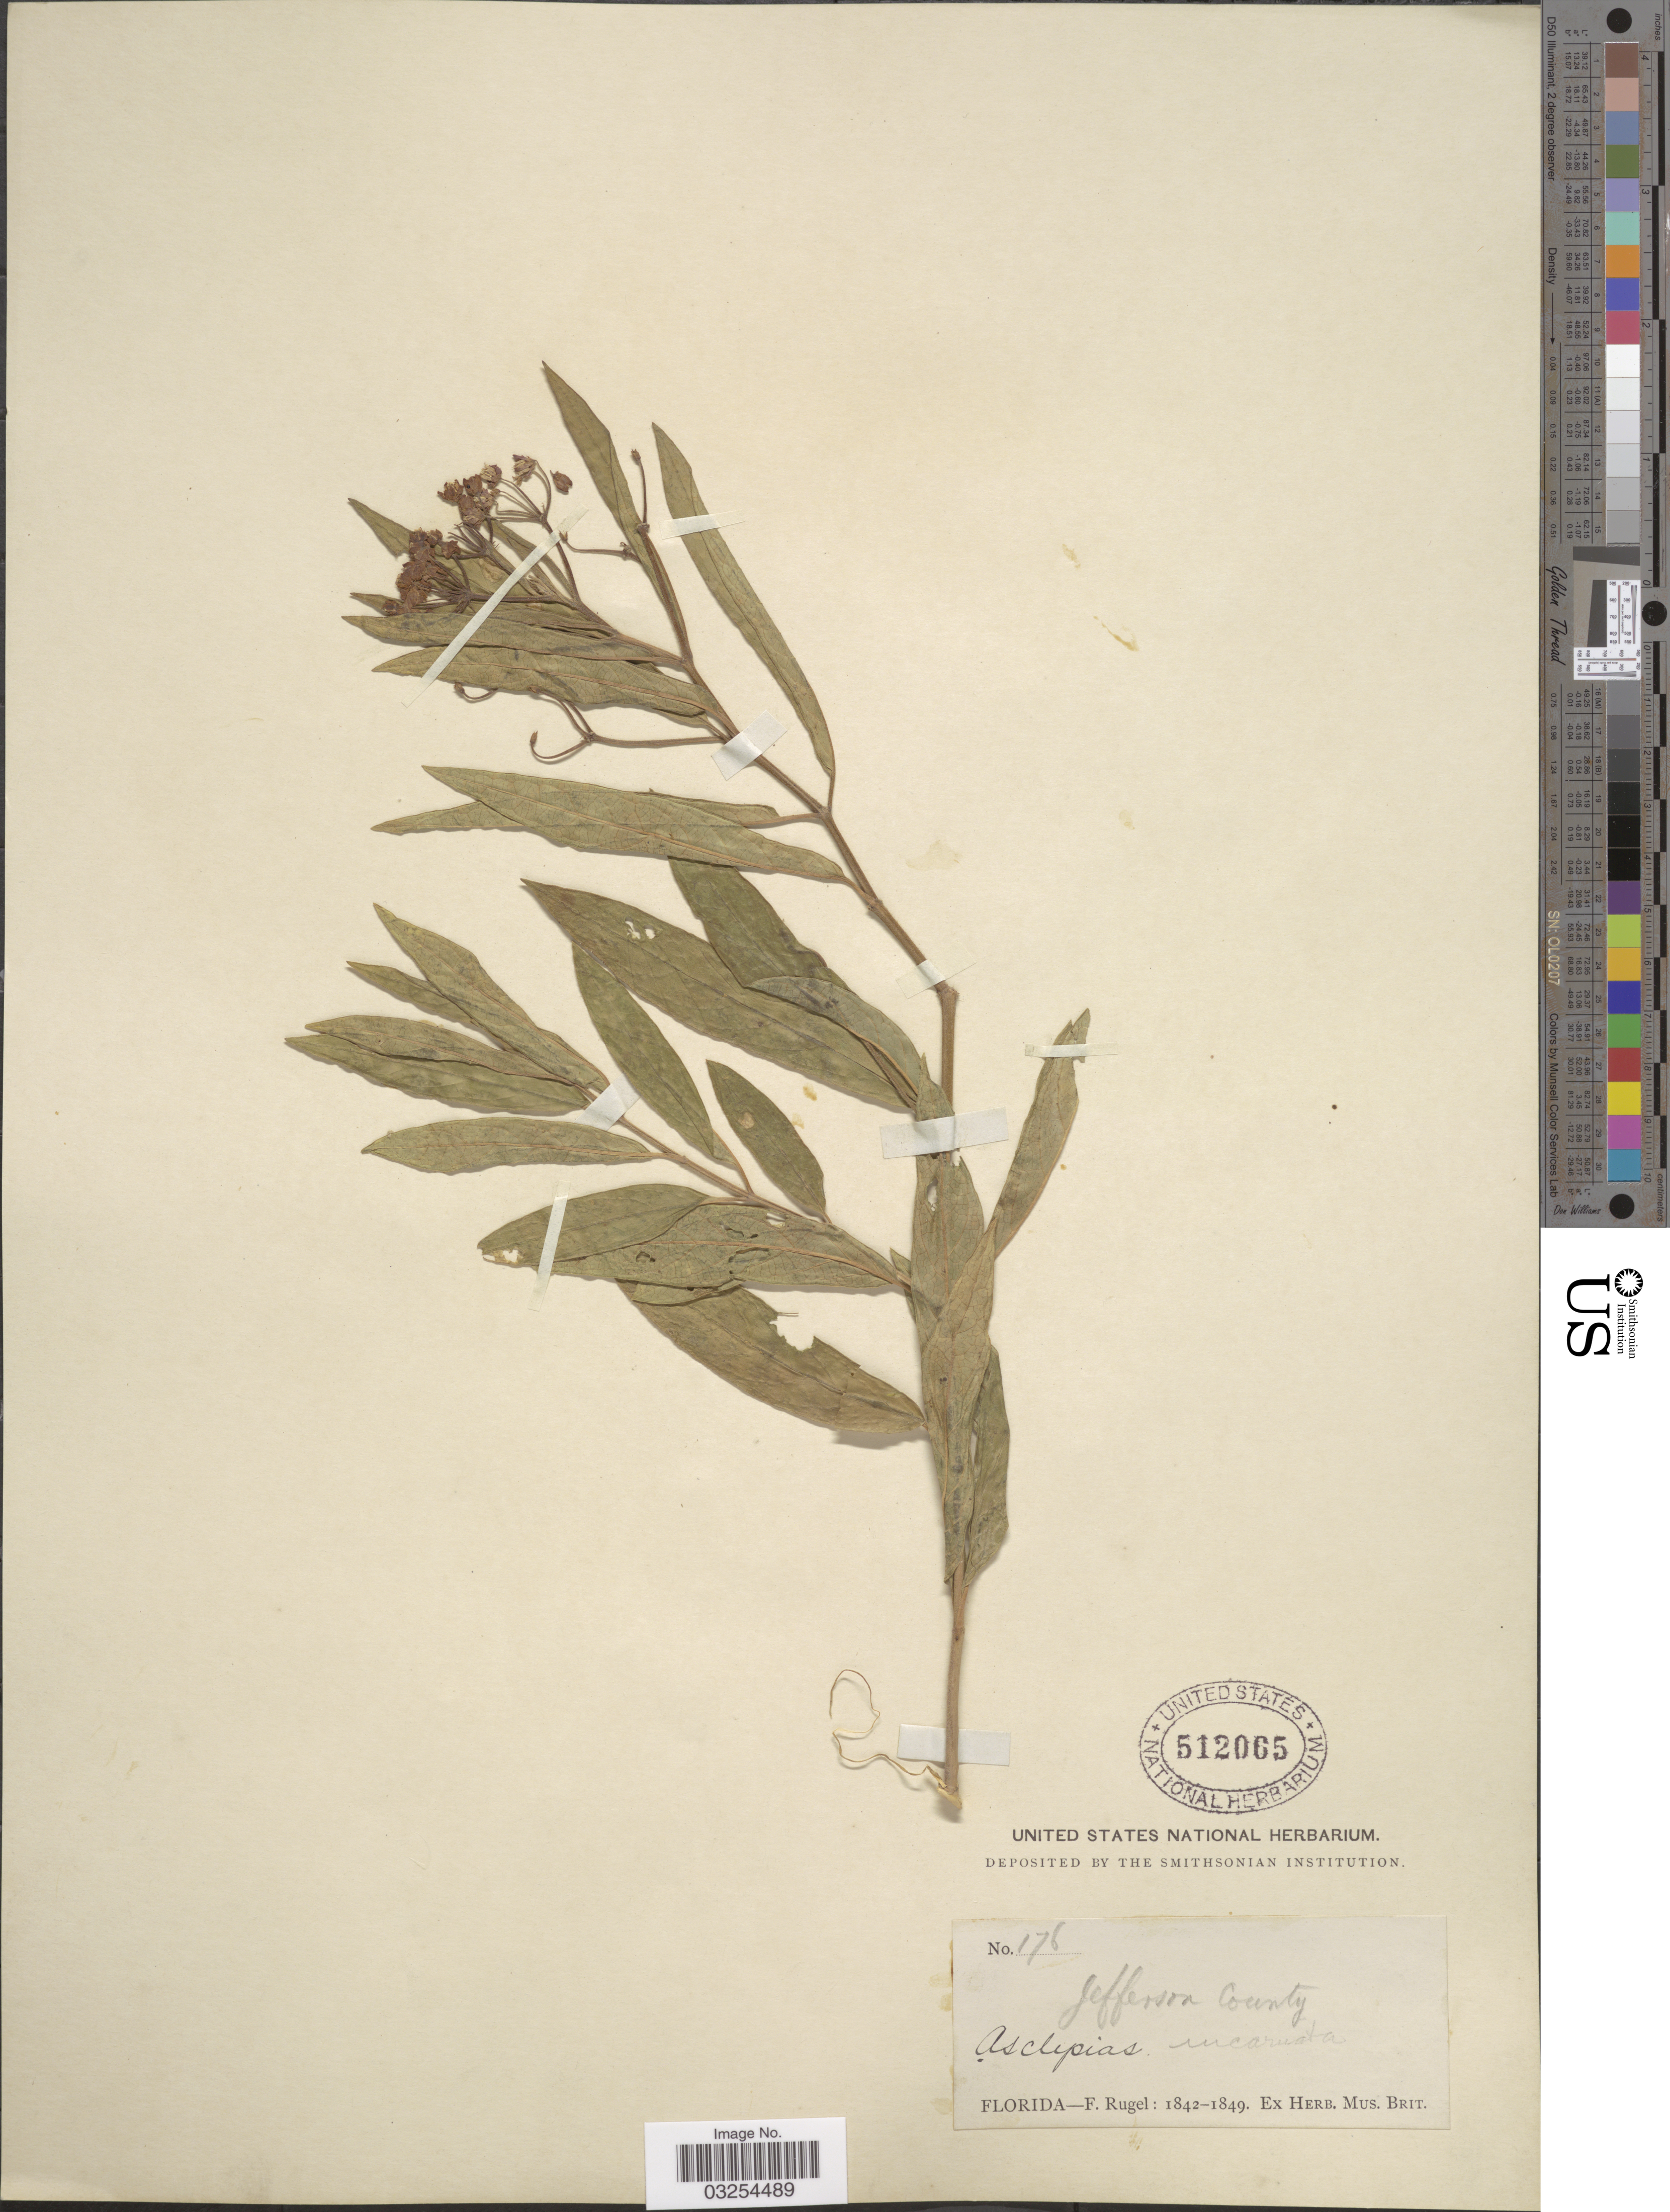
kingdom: Plantae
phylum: Tracheophyta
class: Magnoliopsida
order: Gentianales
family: Apocynaceae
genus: Asclepias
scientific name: Asclepias incarnata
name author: L.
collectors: F. Rugel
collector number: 176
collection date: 1842/1849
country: United States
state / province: Florida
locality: Jefferson County.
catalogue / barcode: US 512065